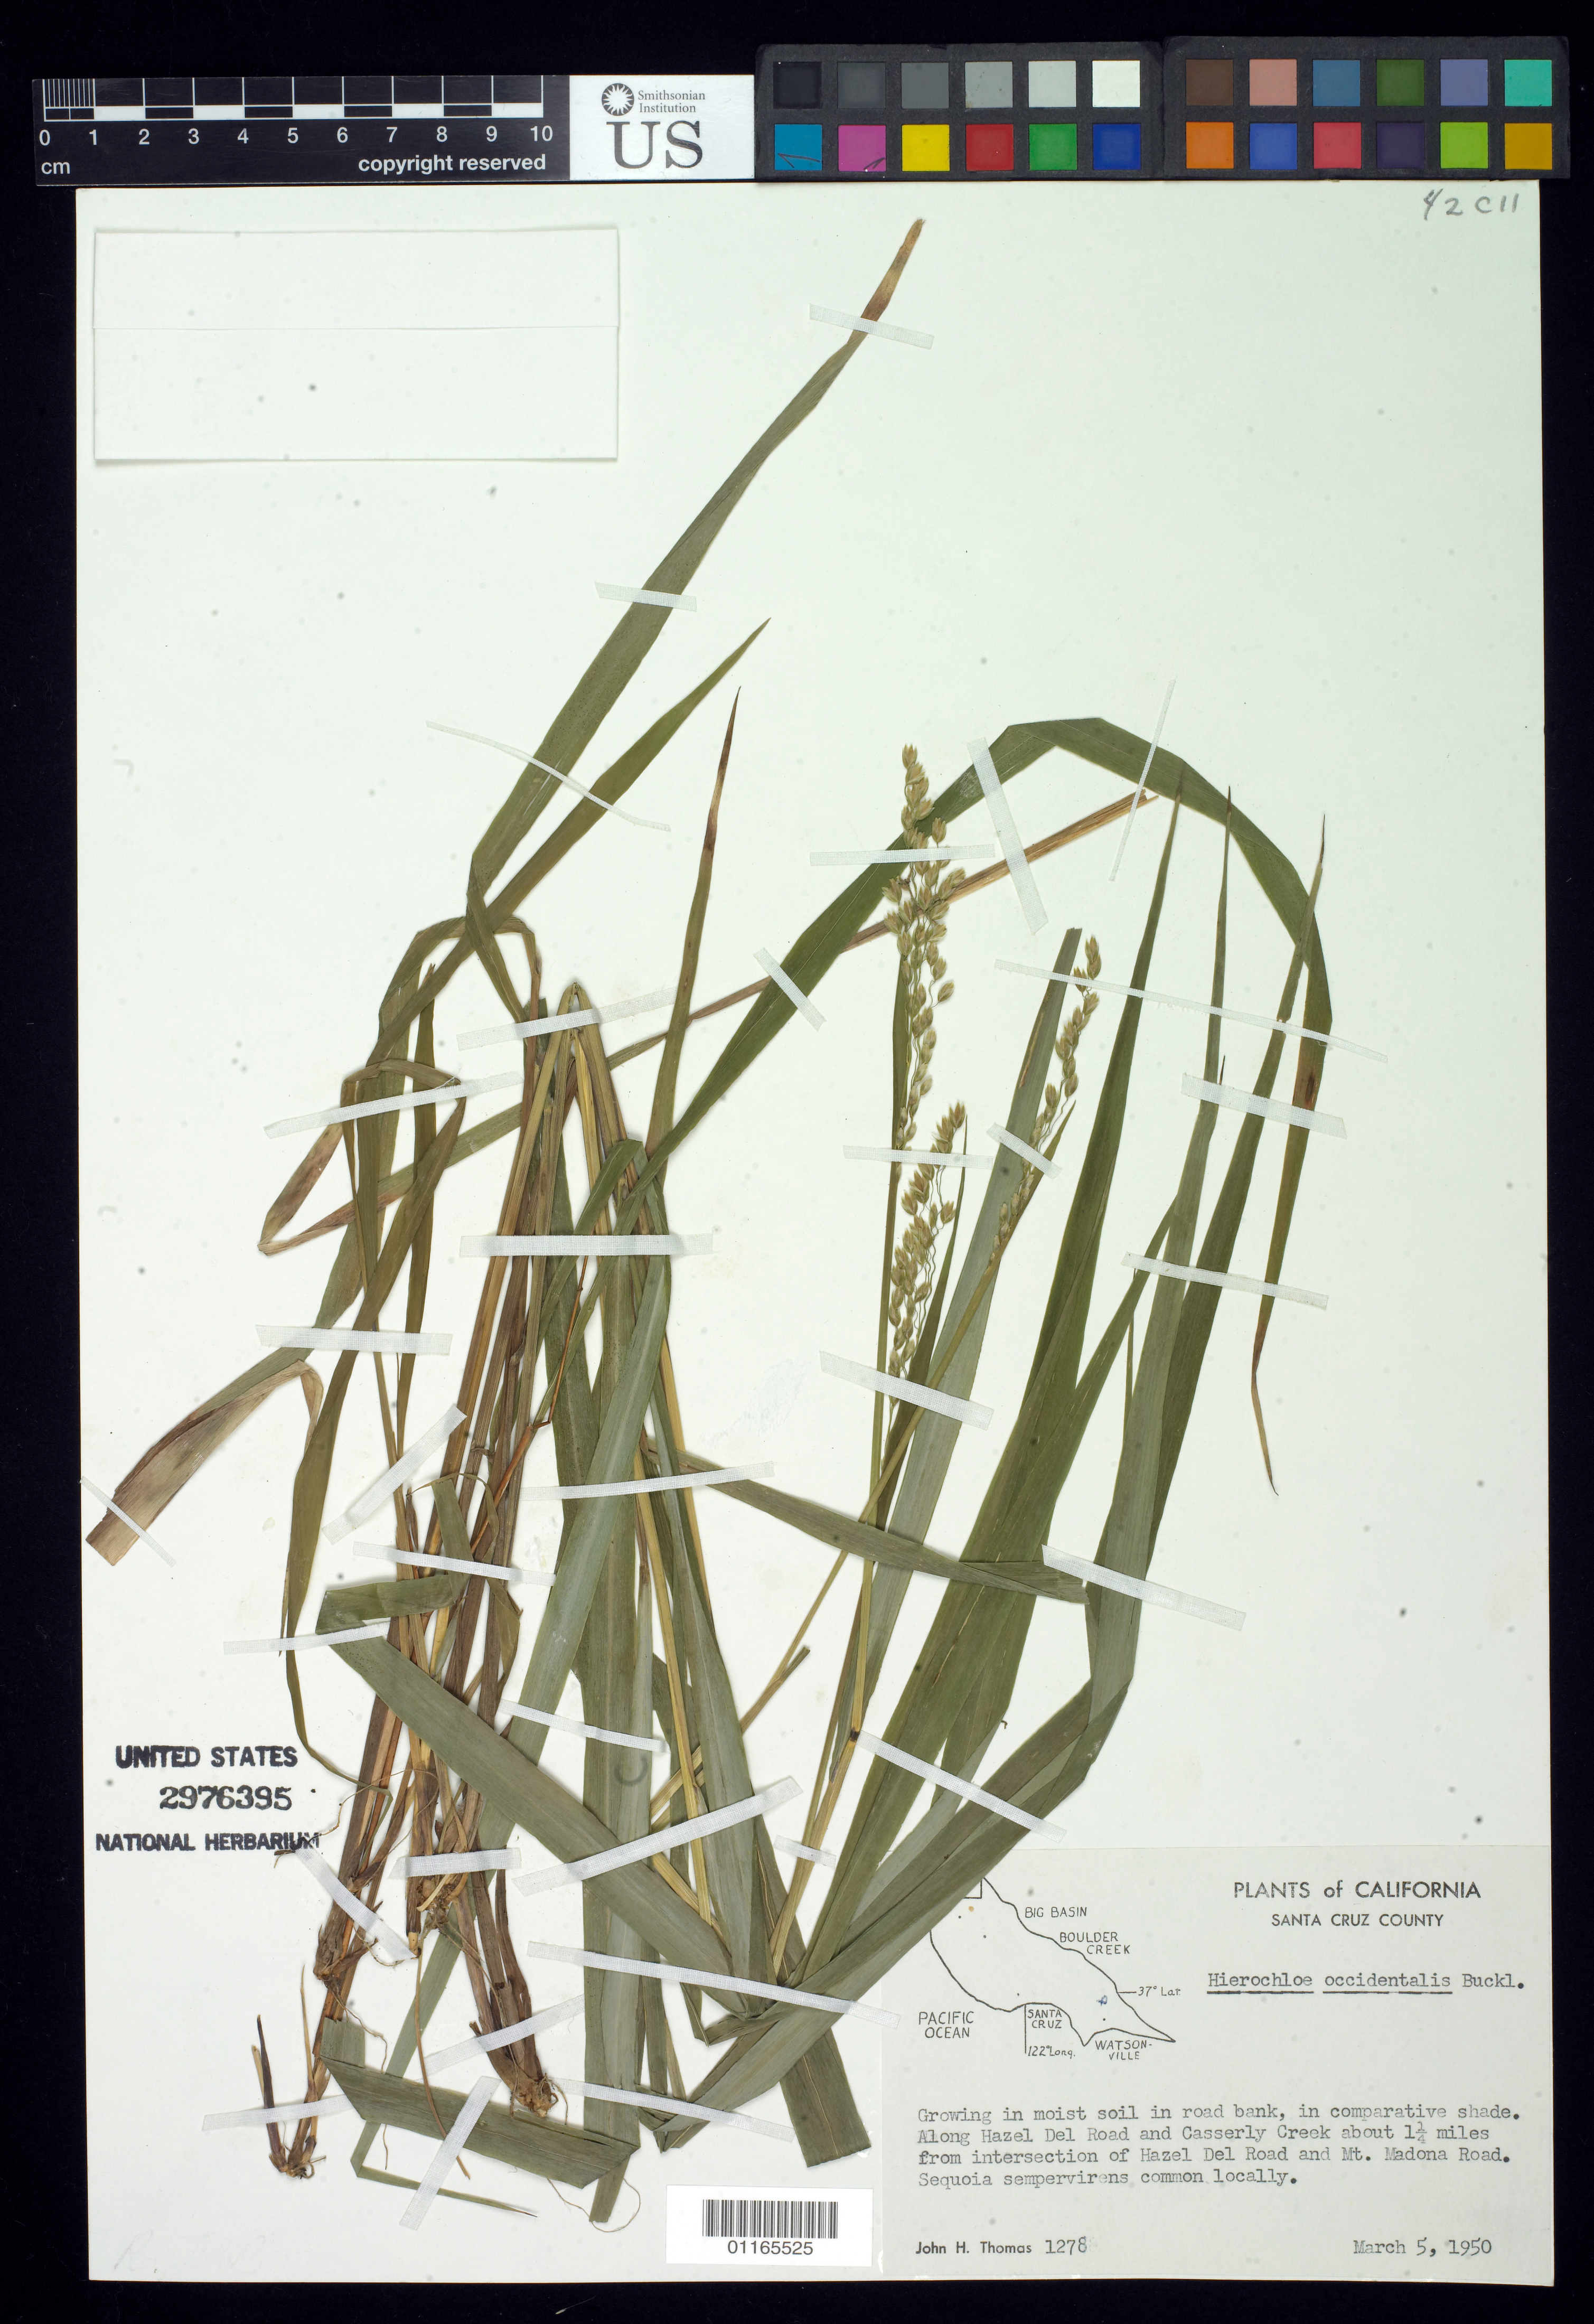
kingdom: Plantae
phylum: Tracheophyta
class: Liliopsida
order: Poales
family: Poaceae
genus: Anthoxanthum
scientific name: Anthoxanthum occidentale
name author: (Buckley) Veldkamp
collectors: J. H. Thomas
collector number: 1278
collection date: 1950-03-05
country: United States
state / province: California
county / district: Santa Cruz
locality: Along Hazel Del Road and Casserly Creek about 1.25 miles from intersection of Hazel Del Road and Mt. Modona Road.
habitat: Growing in moist soil in road bank, Sequoia sempervirens common locally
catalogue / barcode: US 2976395